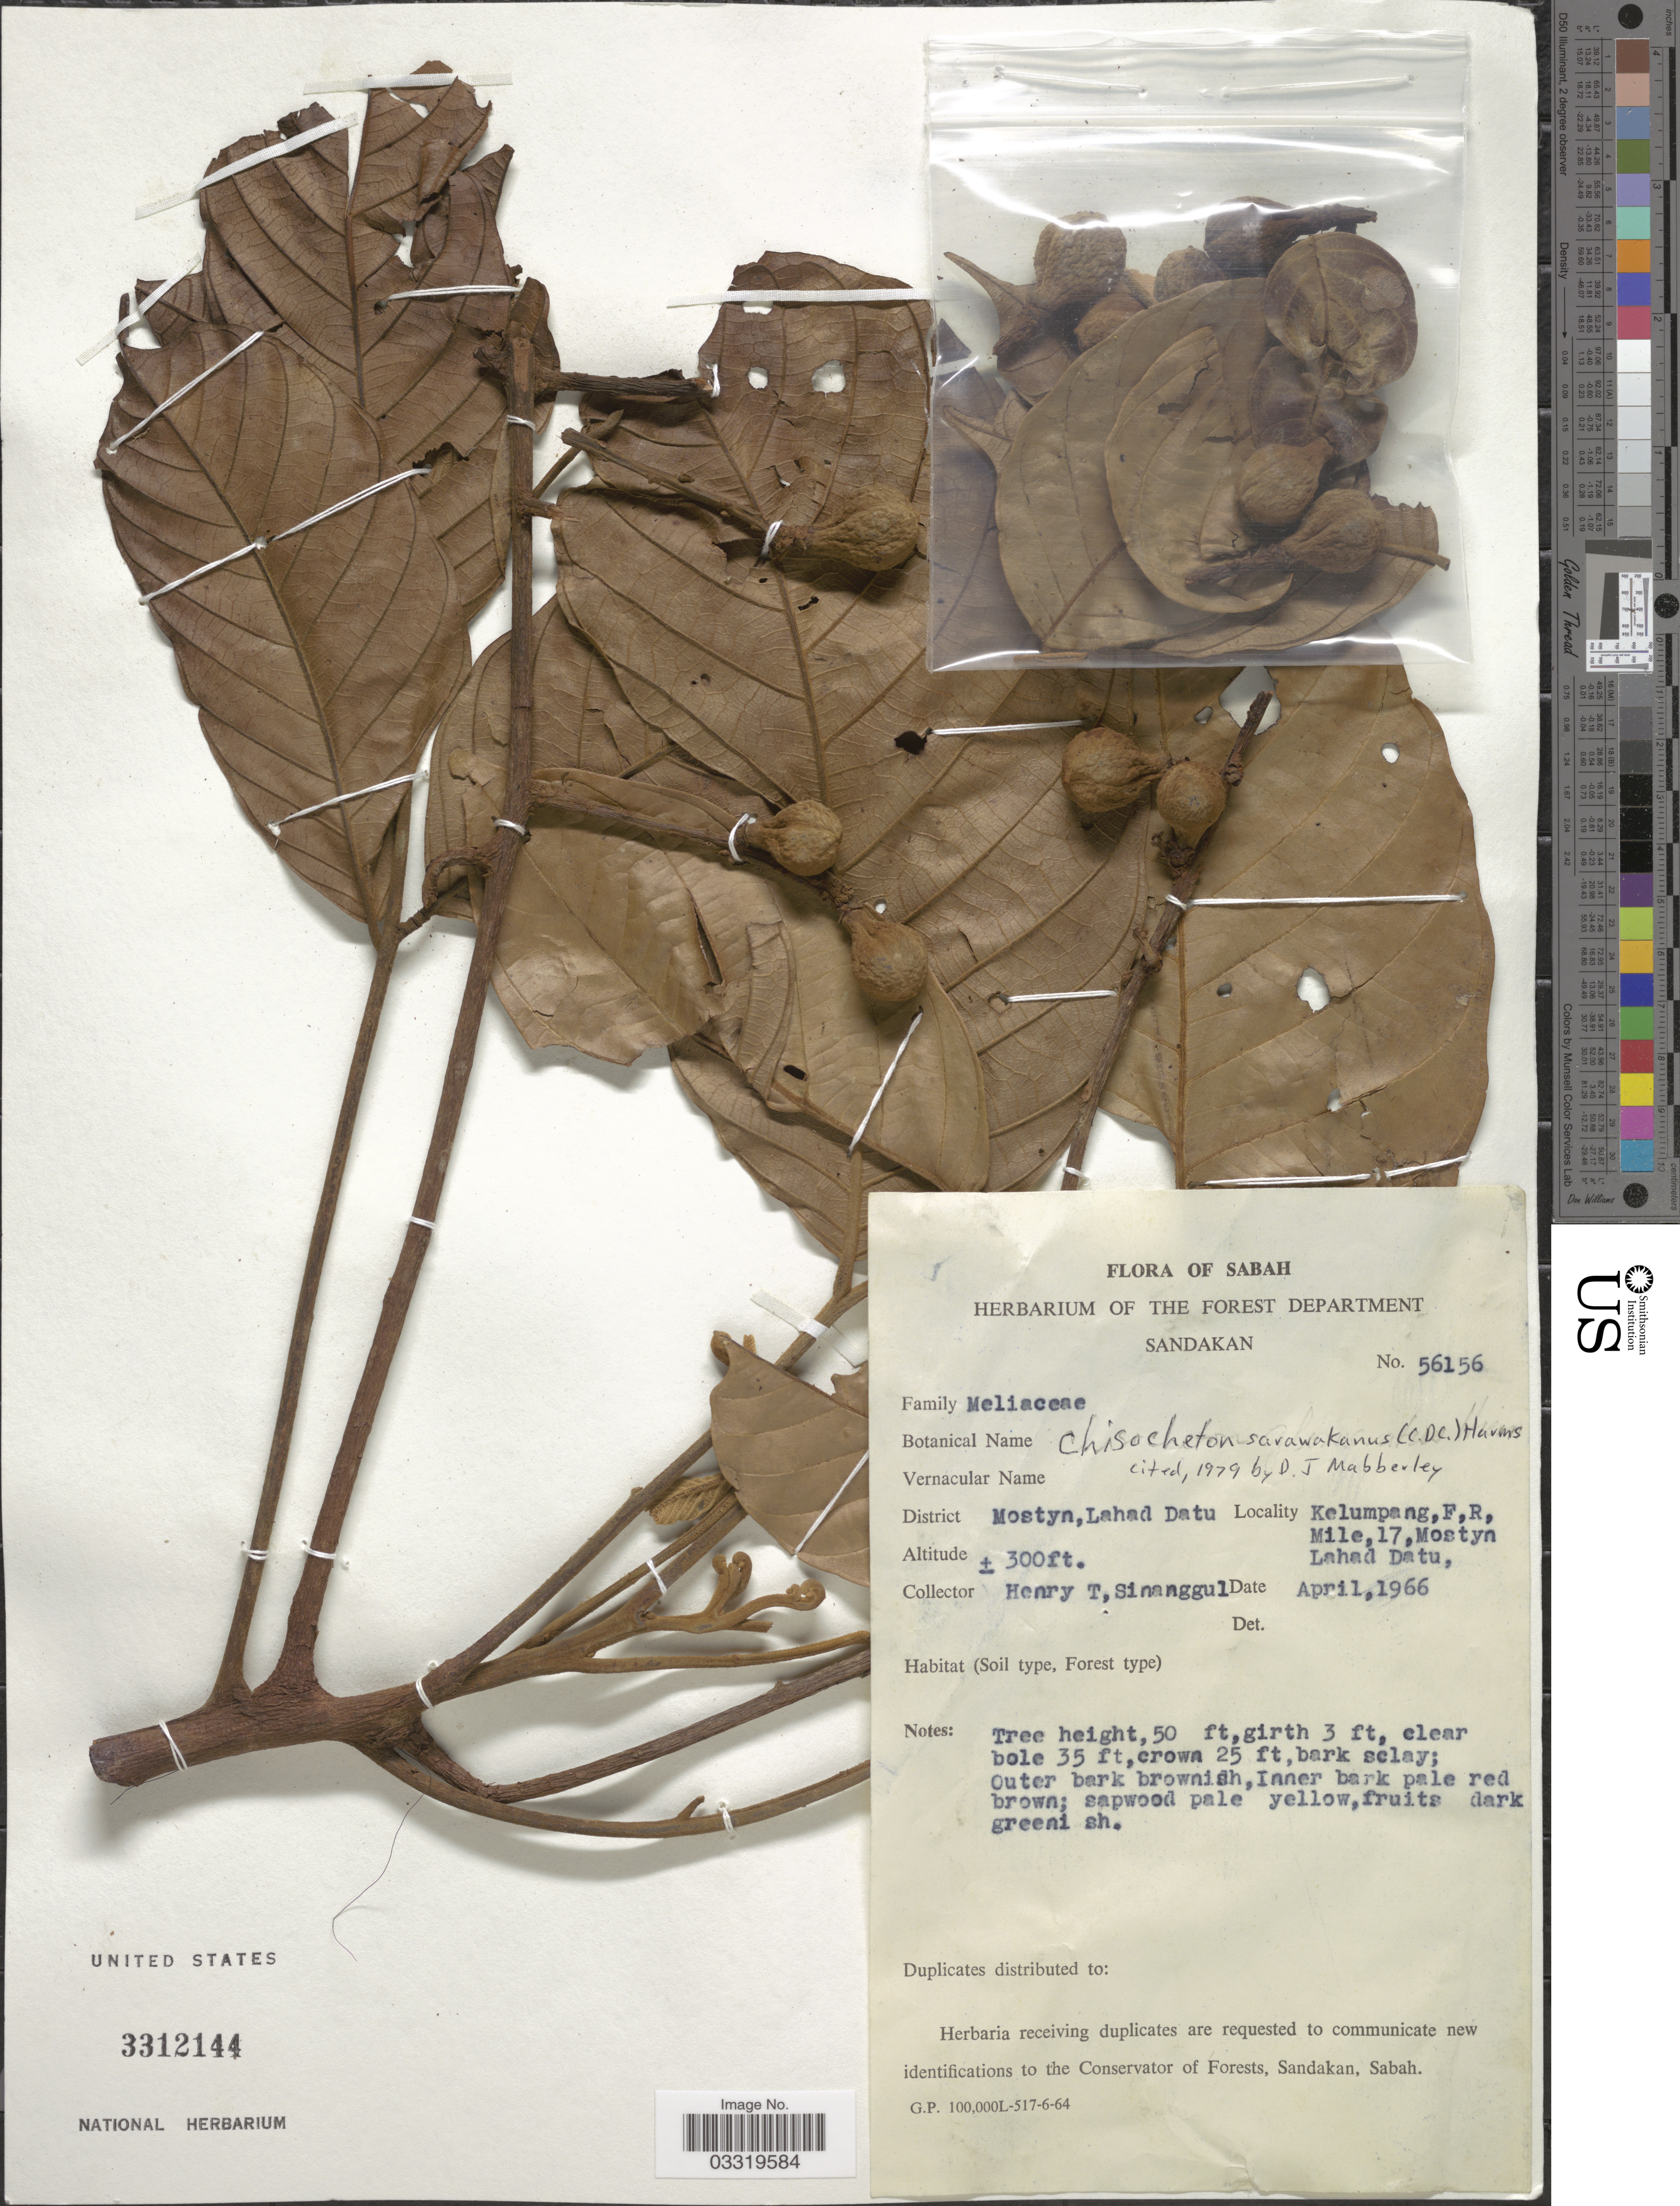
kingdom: Plantae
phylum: Tracheophyta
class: Magnoliopsida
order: Sapindales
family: Meliaceae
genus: Chisocheton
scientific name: Chisocheton sarawakensis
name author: (C. DC.) Harms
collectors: H. Sinanggul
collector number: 56156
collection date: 1966-04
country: Malaysia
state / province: Sabah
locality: District Mostyn, Lahad Datu. Kelumpang, F,R, Mile, 17, Mostyn Lahad Datu.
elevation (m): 91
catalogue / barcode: US 3312144